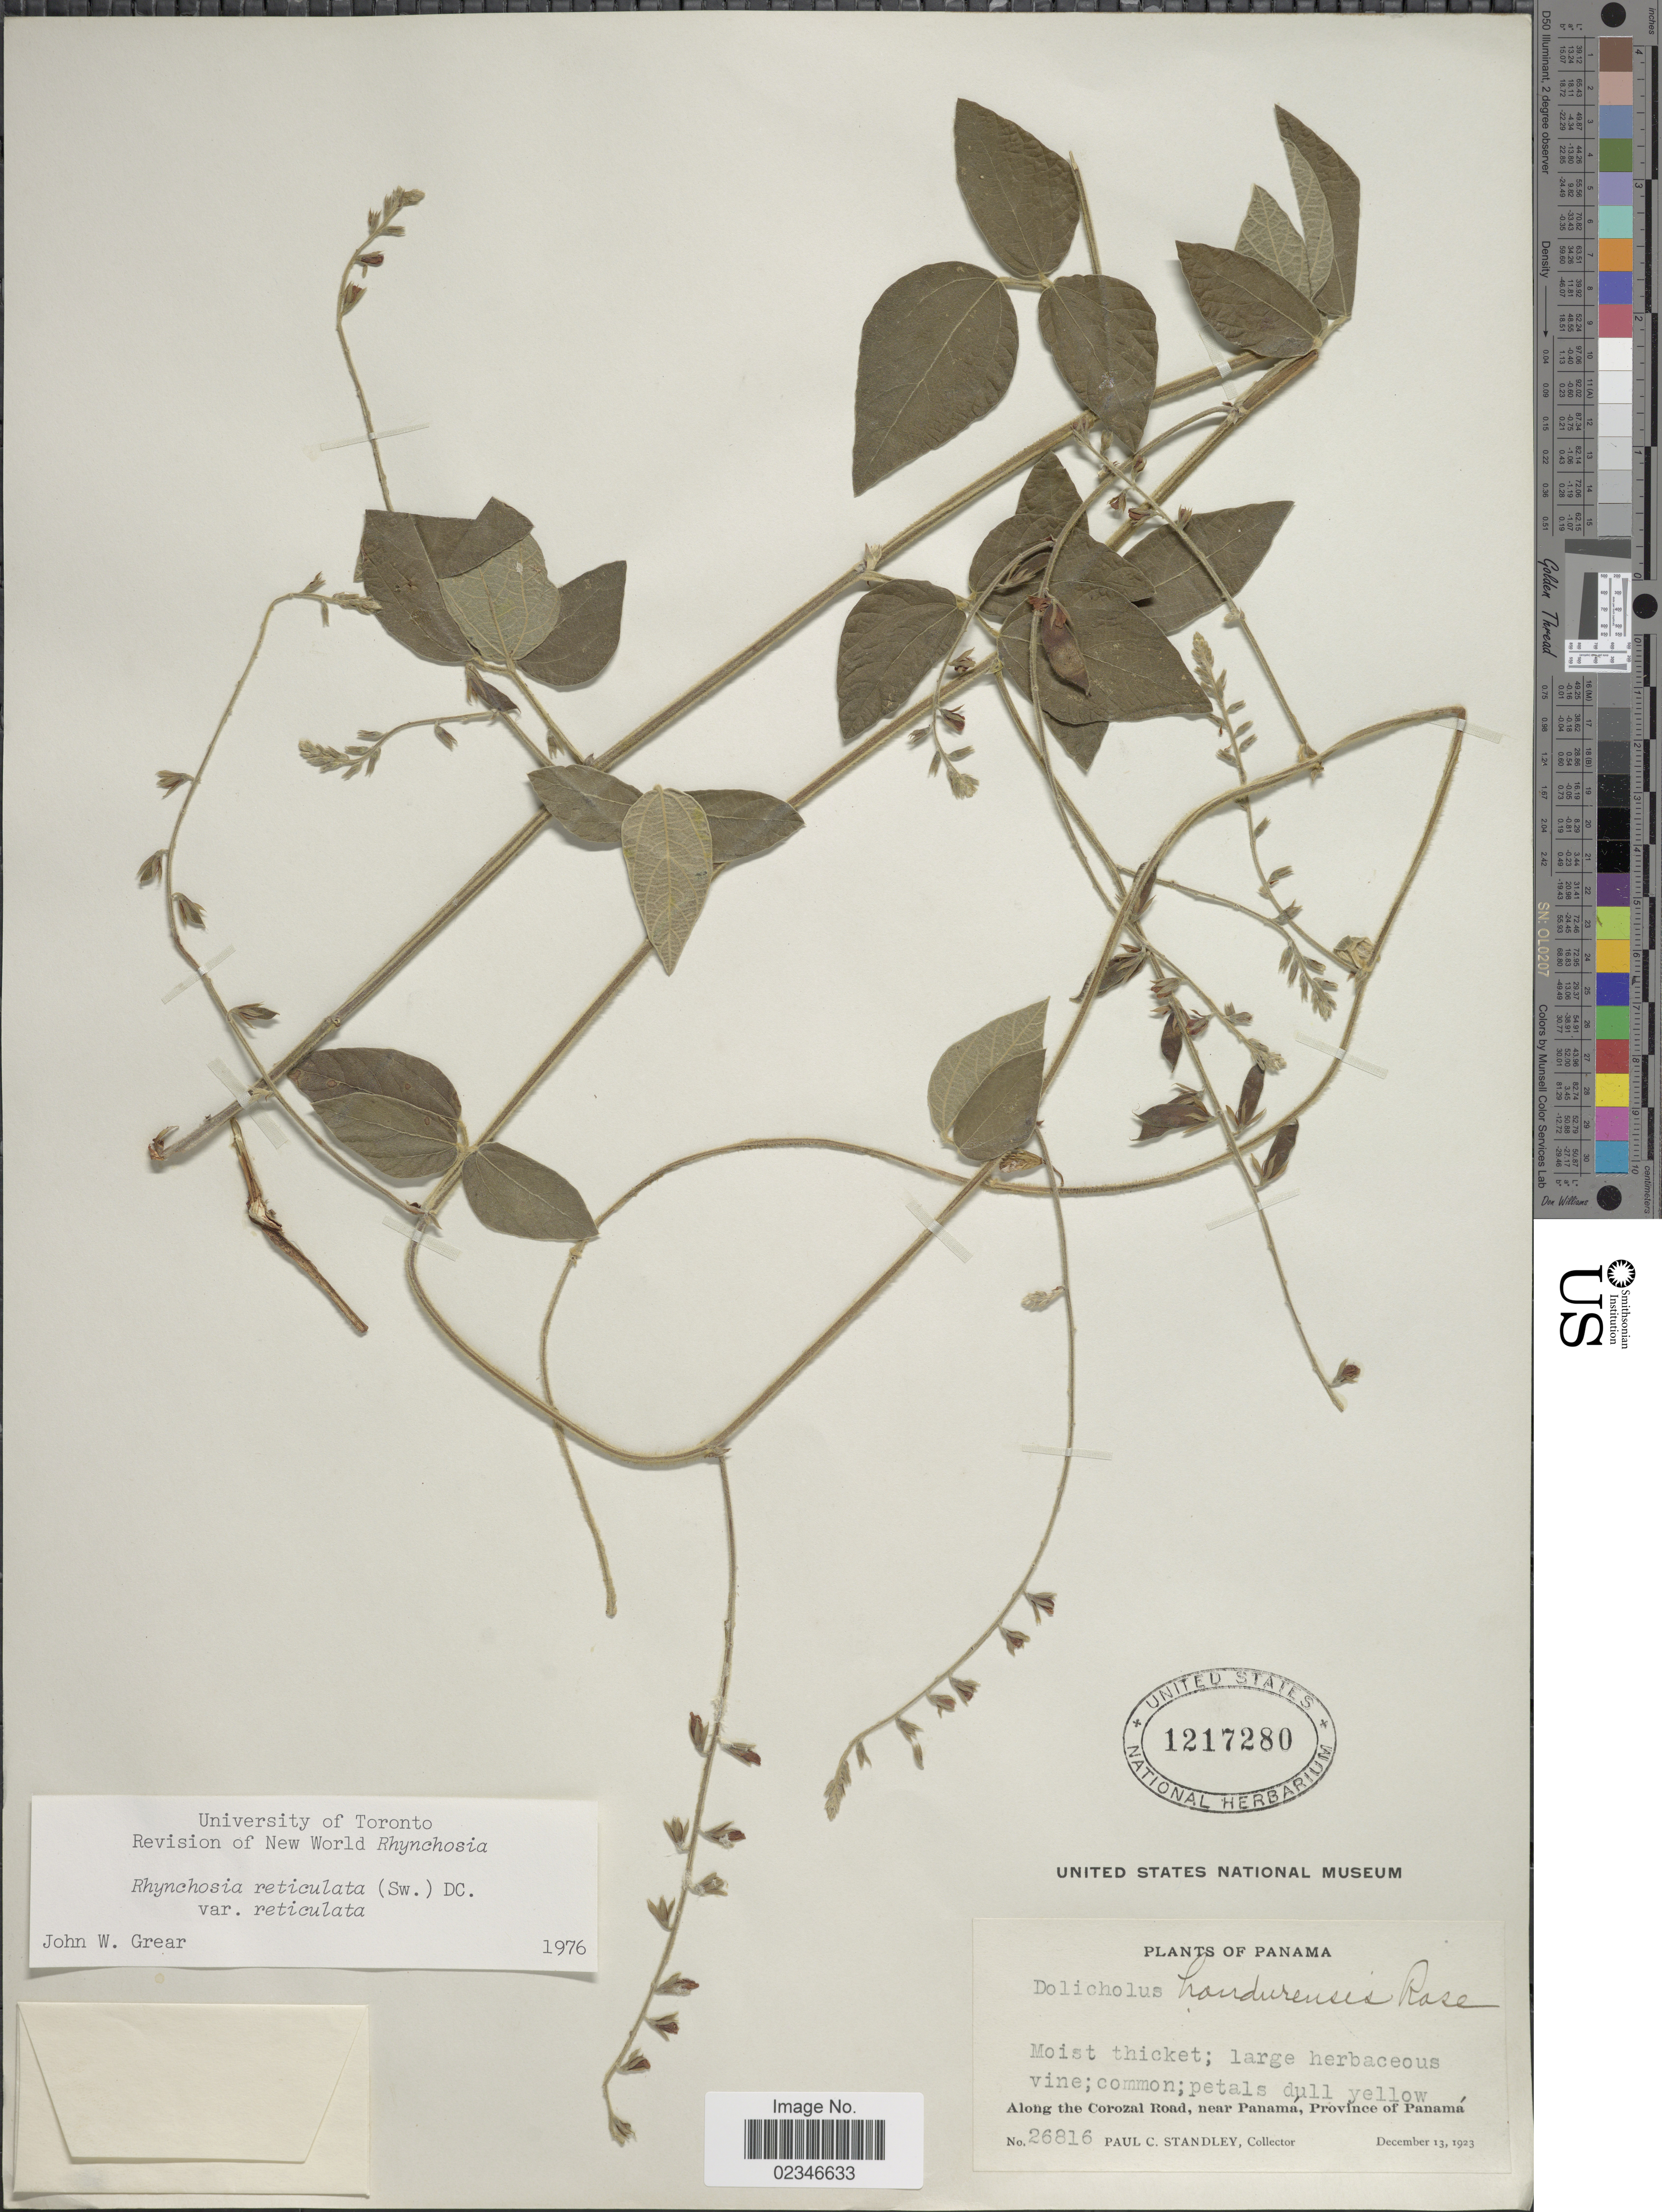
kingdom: Plantae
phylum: Tracheophyta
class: Magnoliopsida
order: Fabales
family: Fabaceae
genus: Rhynchosia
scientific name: Rhynchosia reticulata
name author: (Sw.) DC.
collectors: P. C. Standley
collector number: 26816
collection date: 1923-12-13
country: Panama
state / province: Panamá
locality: Along the Corozal Road, near Panama, Province of Panama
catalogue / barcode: US 1217280